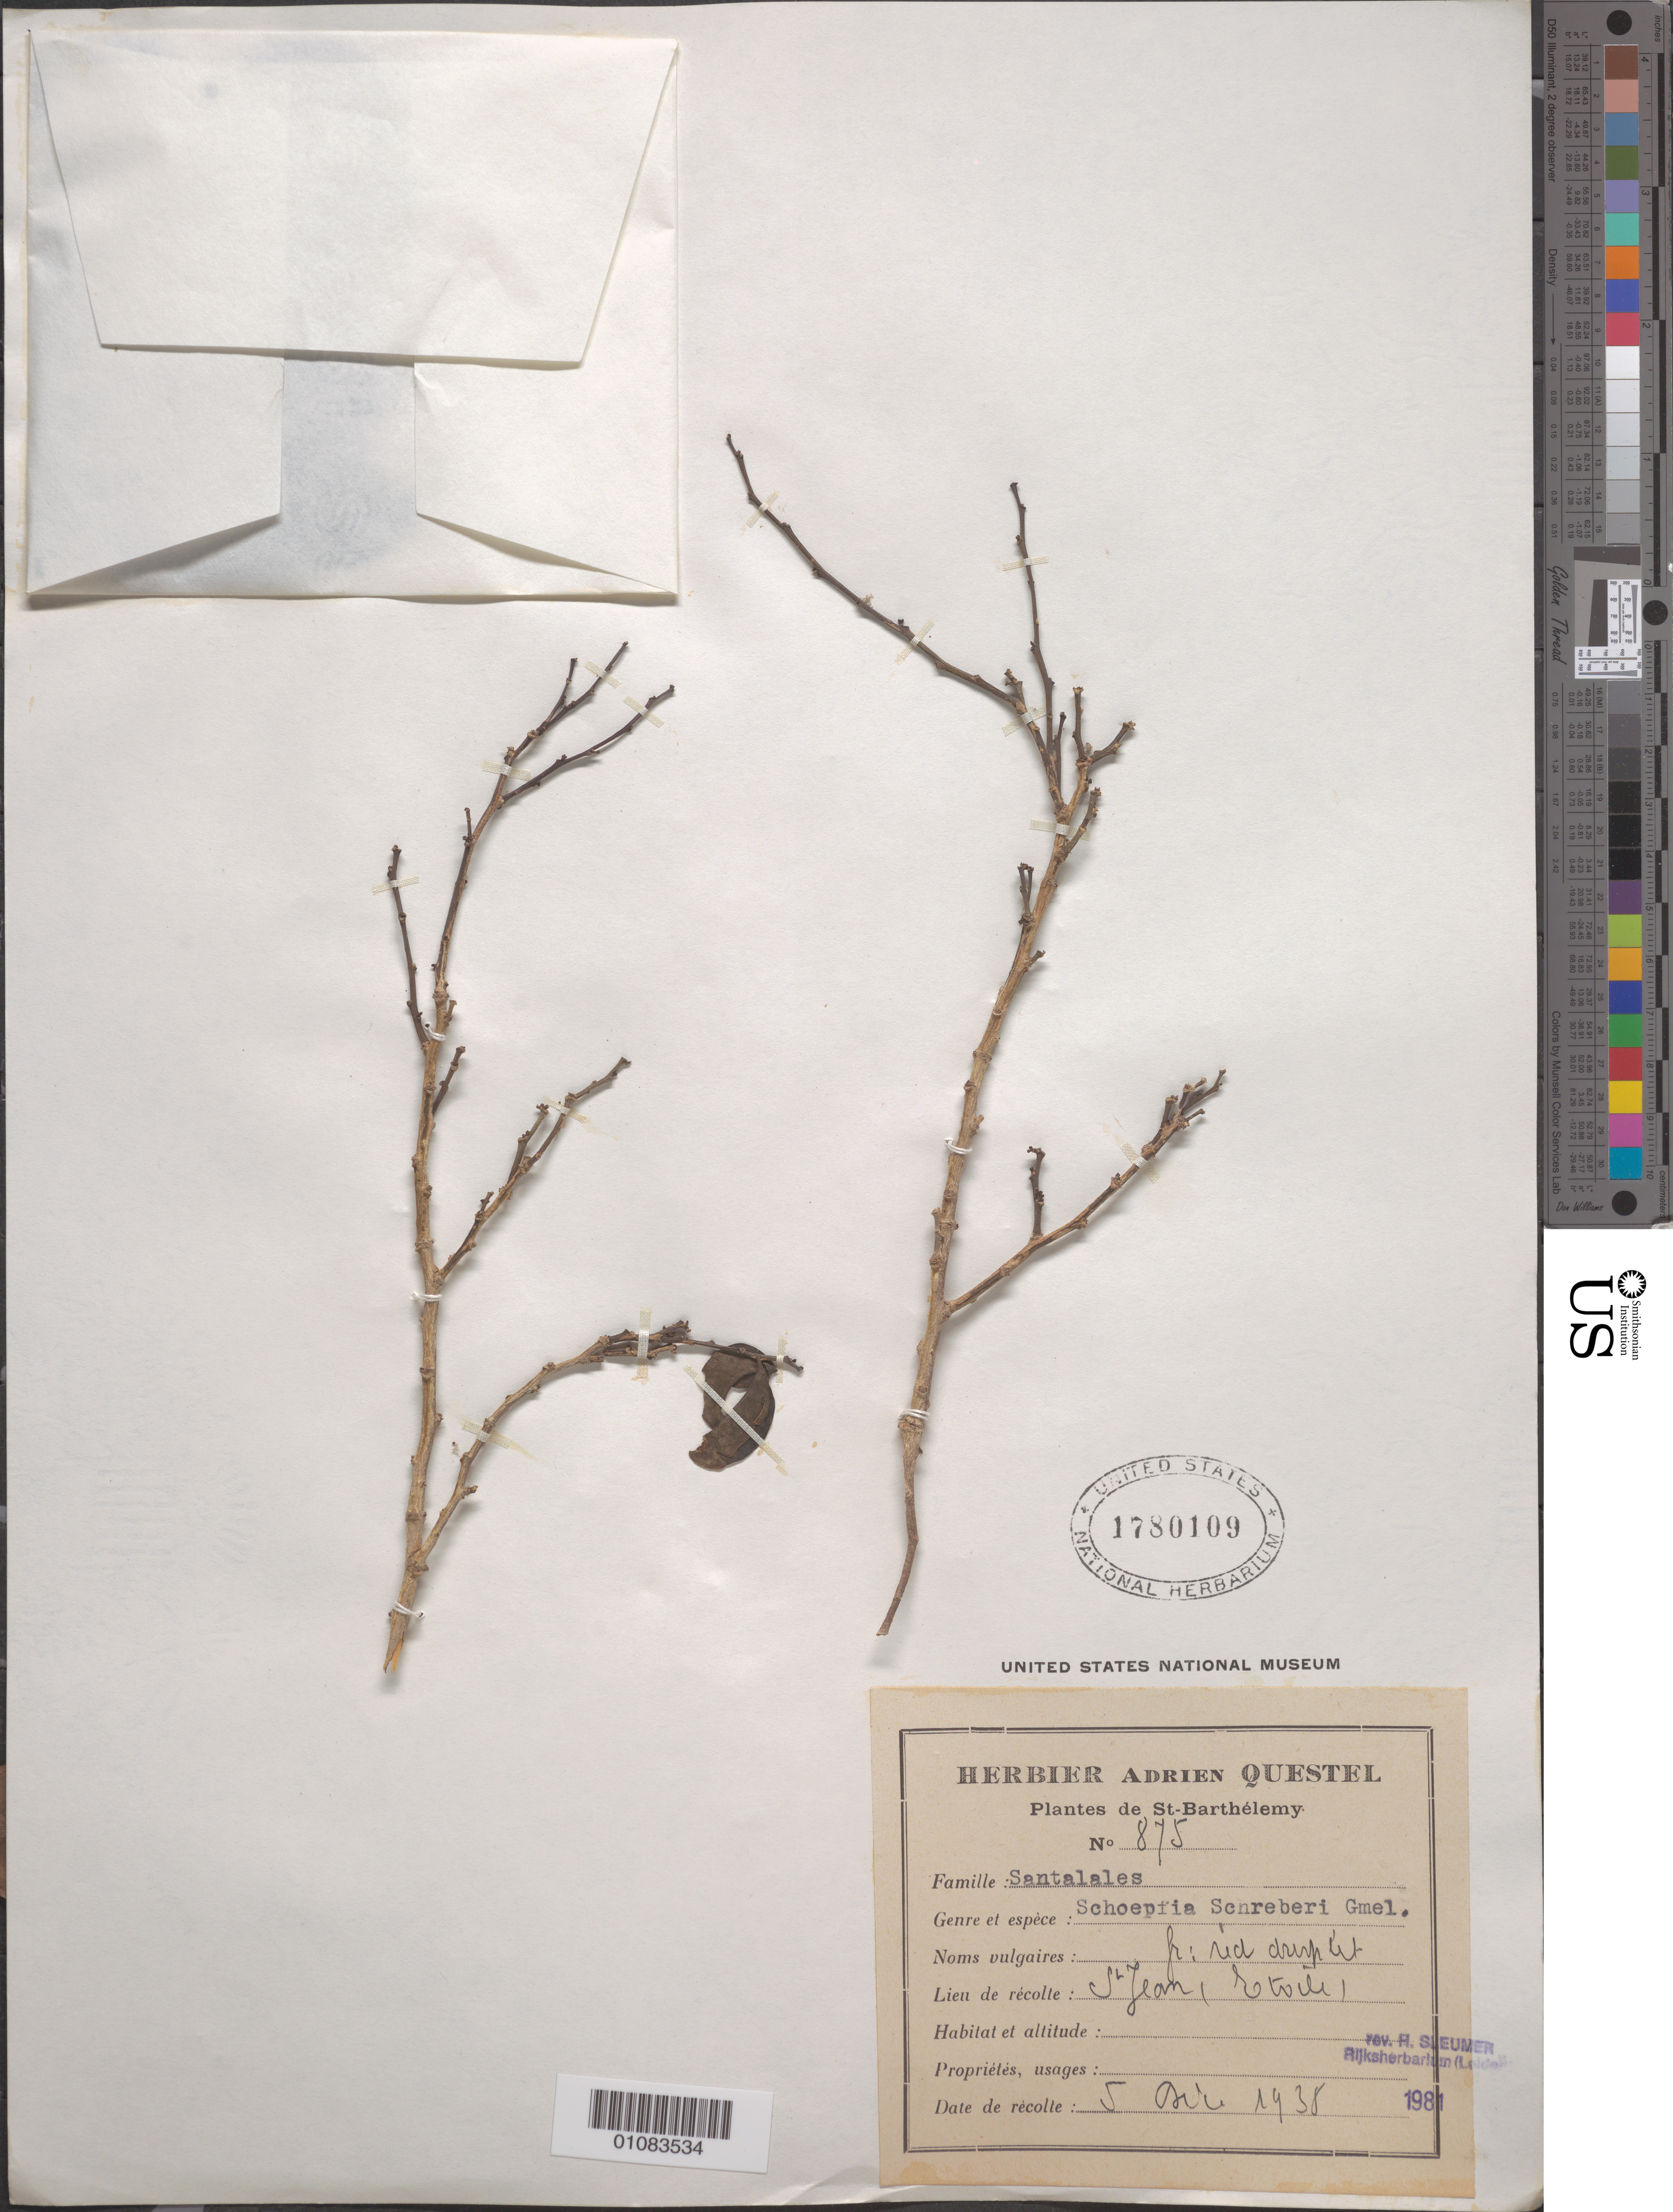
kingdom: Plantae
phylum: Tracheophyta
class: Magnoliopsida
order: Santalales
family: Schoepfiaceae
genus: Schoepfia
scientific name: Schoepfia schreberi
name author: J.F. Gmel.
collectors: A. Questel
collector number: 875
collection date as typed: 05 Dec 1938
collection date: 1938-12-05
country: Saint Barthélemy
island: St. Barthélemy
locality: St Jean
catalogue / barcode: US 1780109